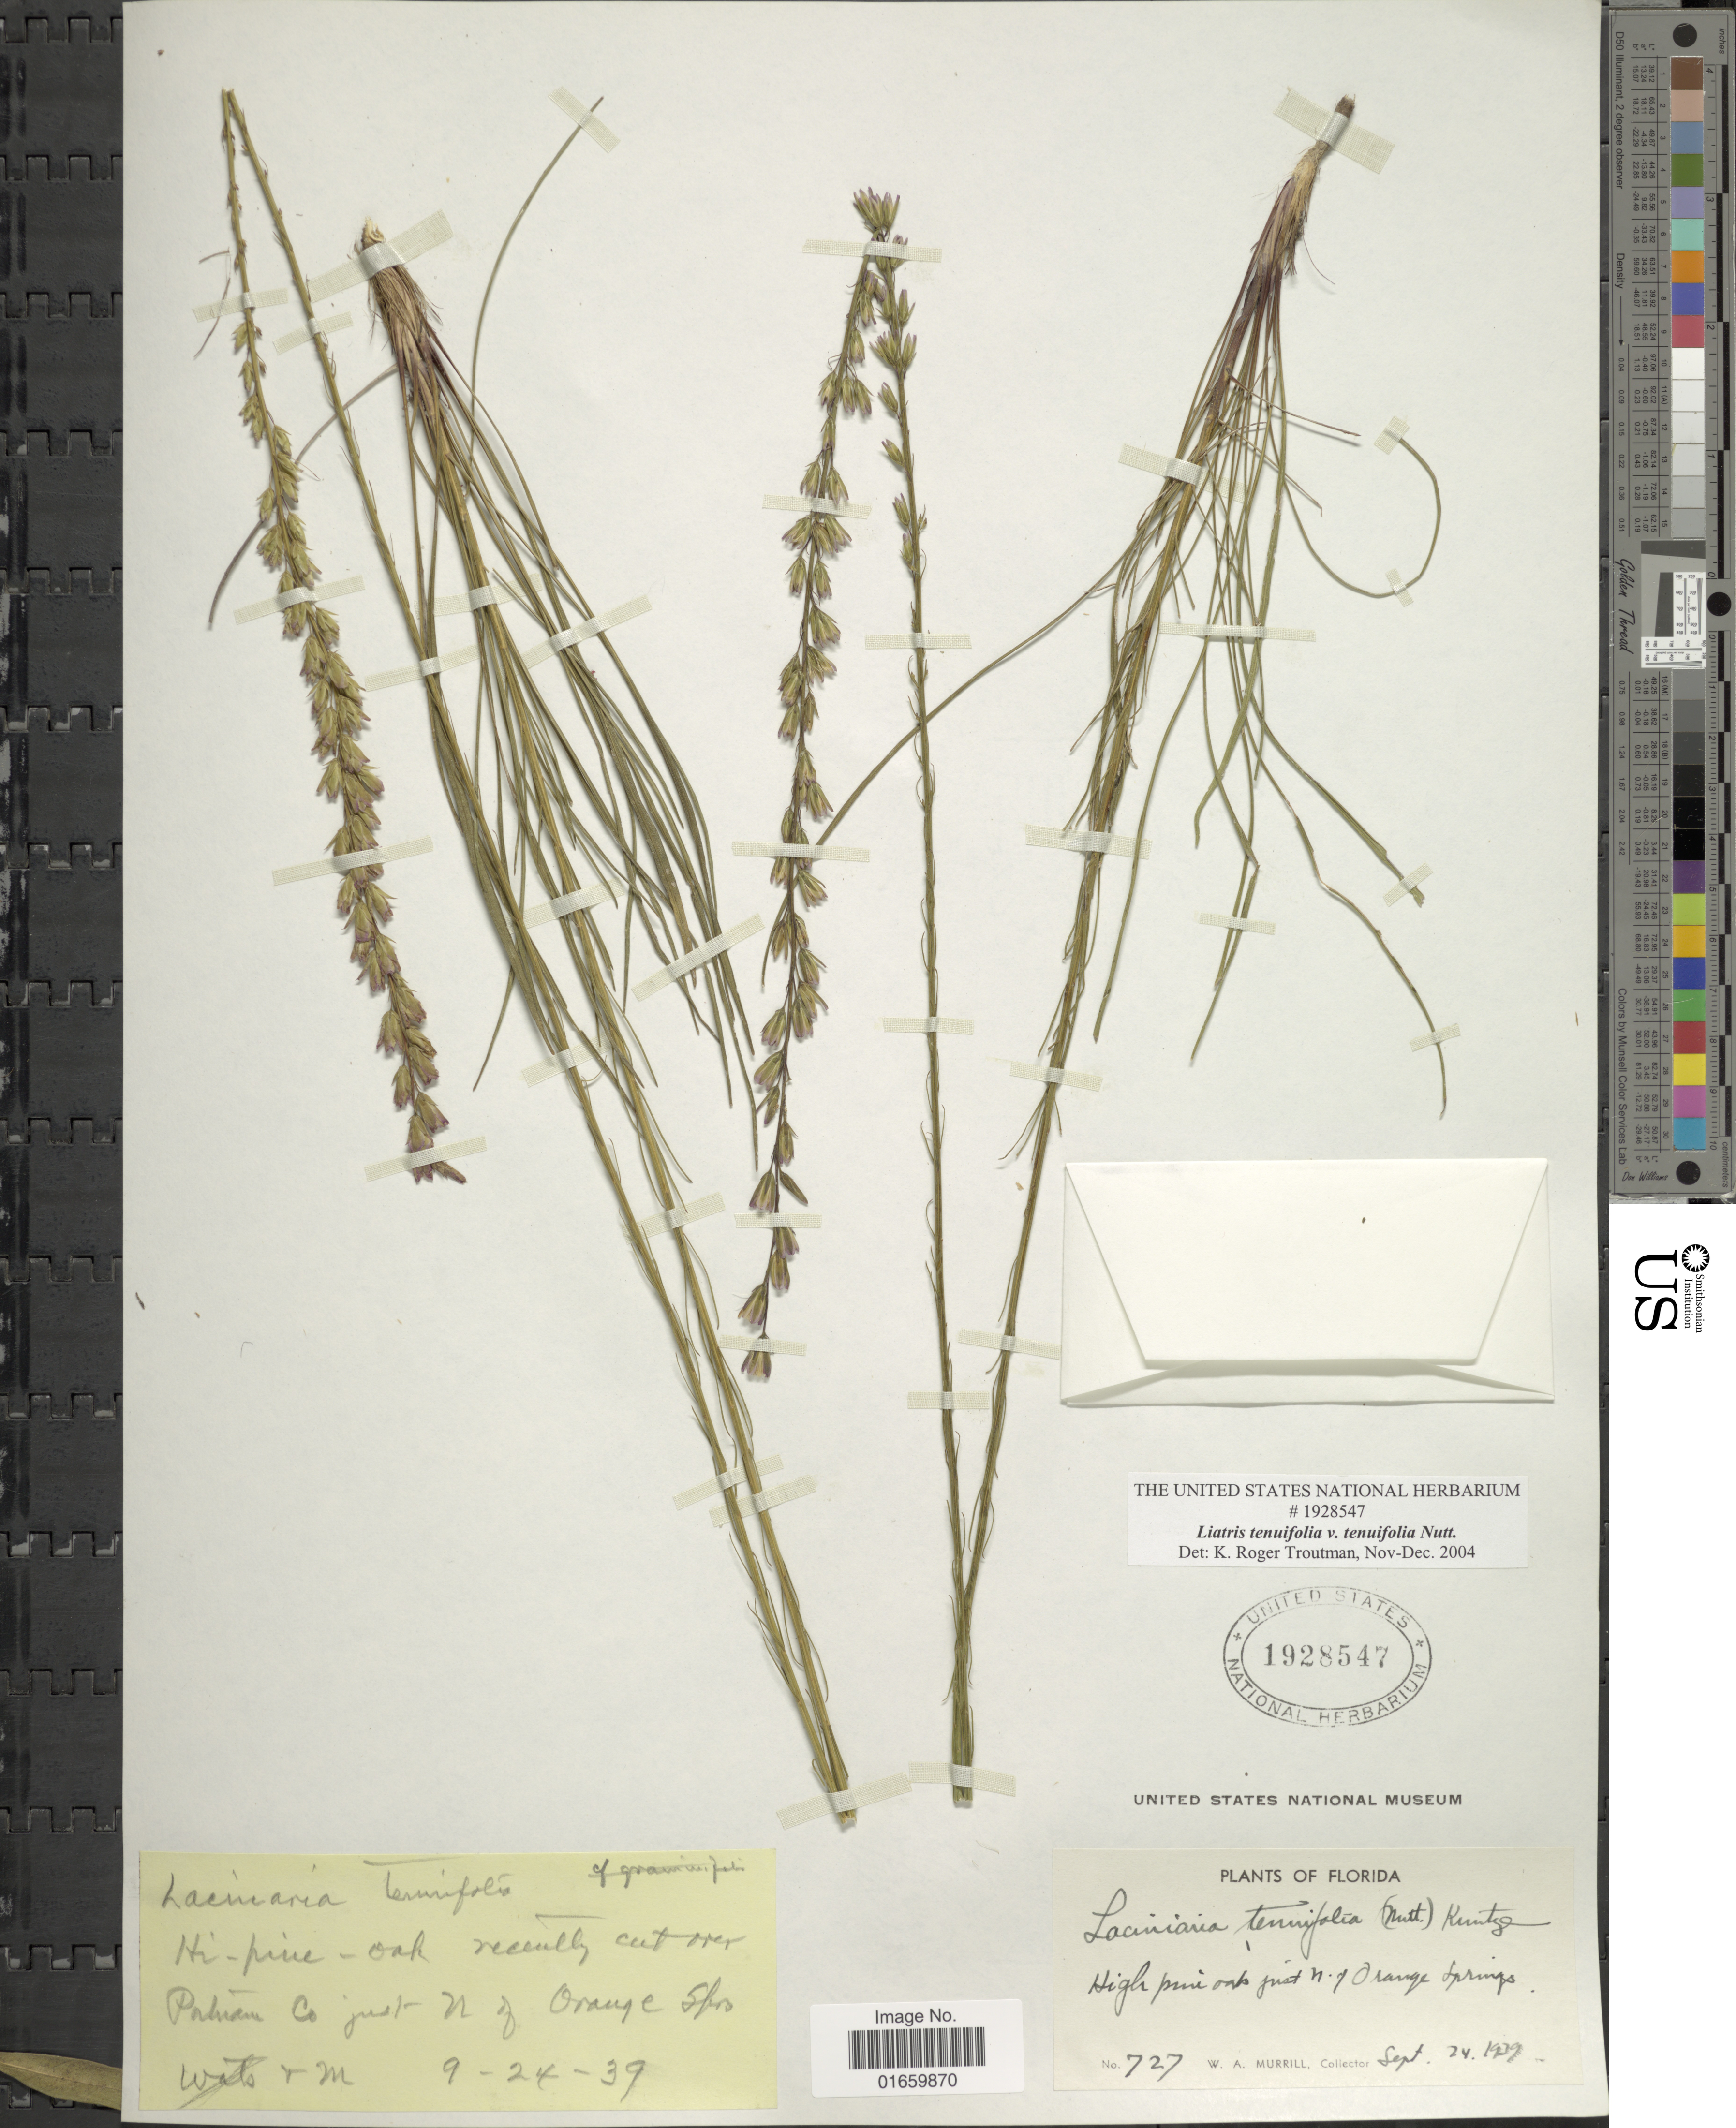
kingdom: Plantae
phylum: Tracheophyta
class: Magnoliopsida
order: Asterales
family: Asteraceae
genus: Liatris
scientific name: Liatris tenuifolia var. tenuifolia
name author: Nutt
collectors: W. A. Murrill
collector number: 727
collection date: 1939-09-24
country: United States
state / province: Florida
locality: High pine oaks just n. of Orange Springs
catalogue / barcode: US 1928547